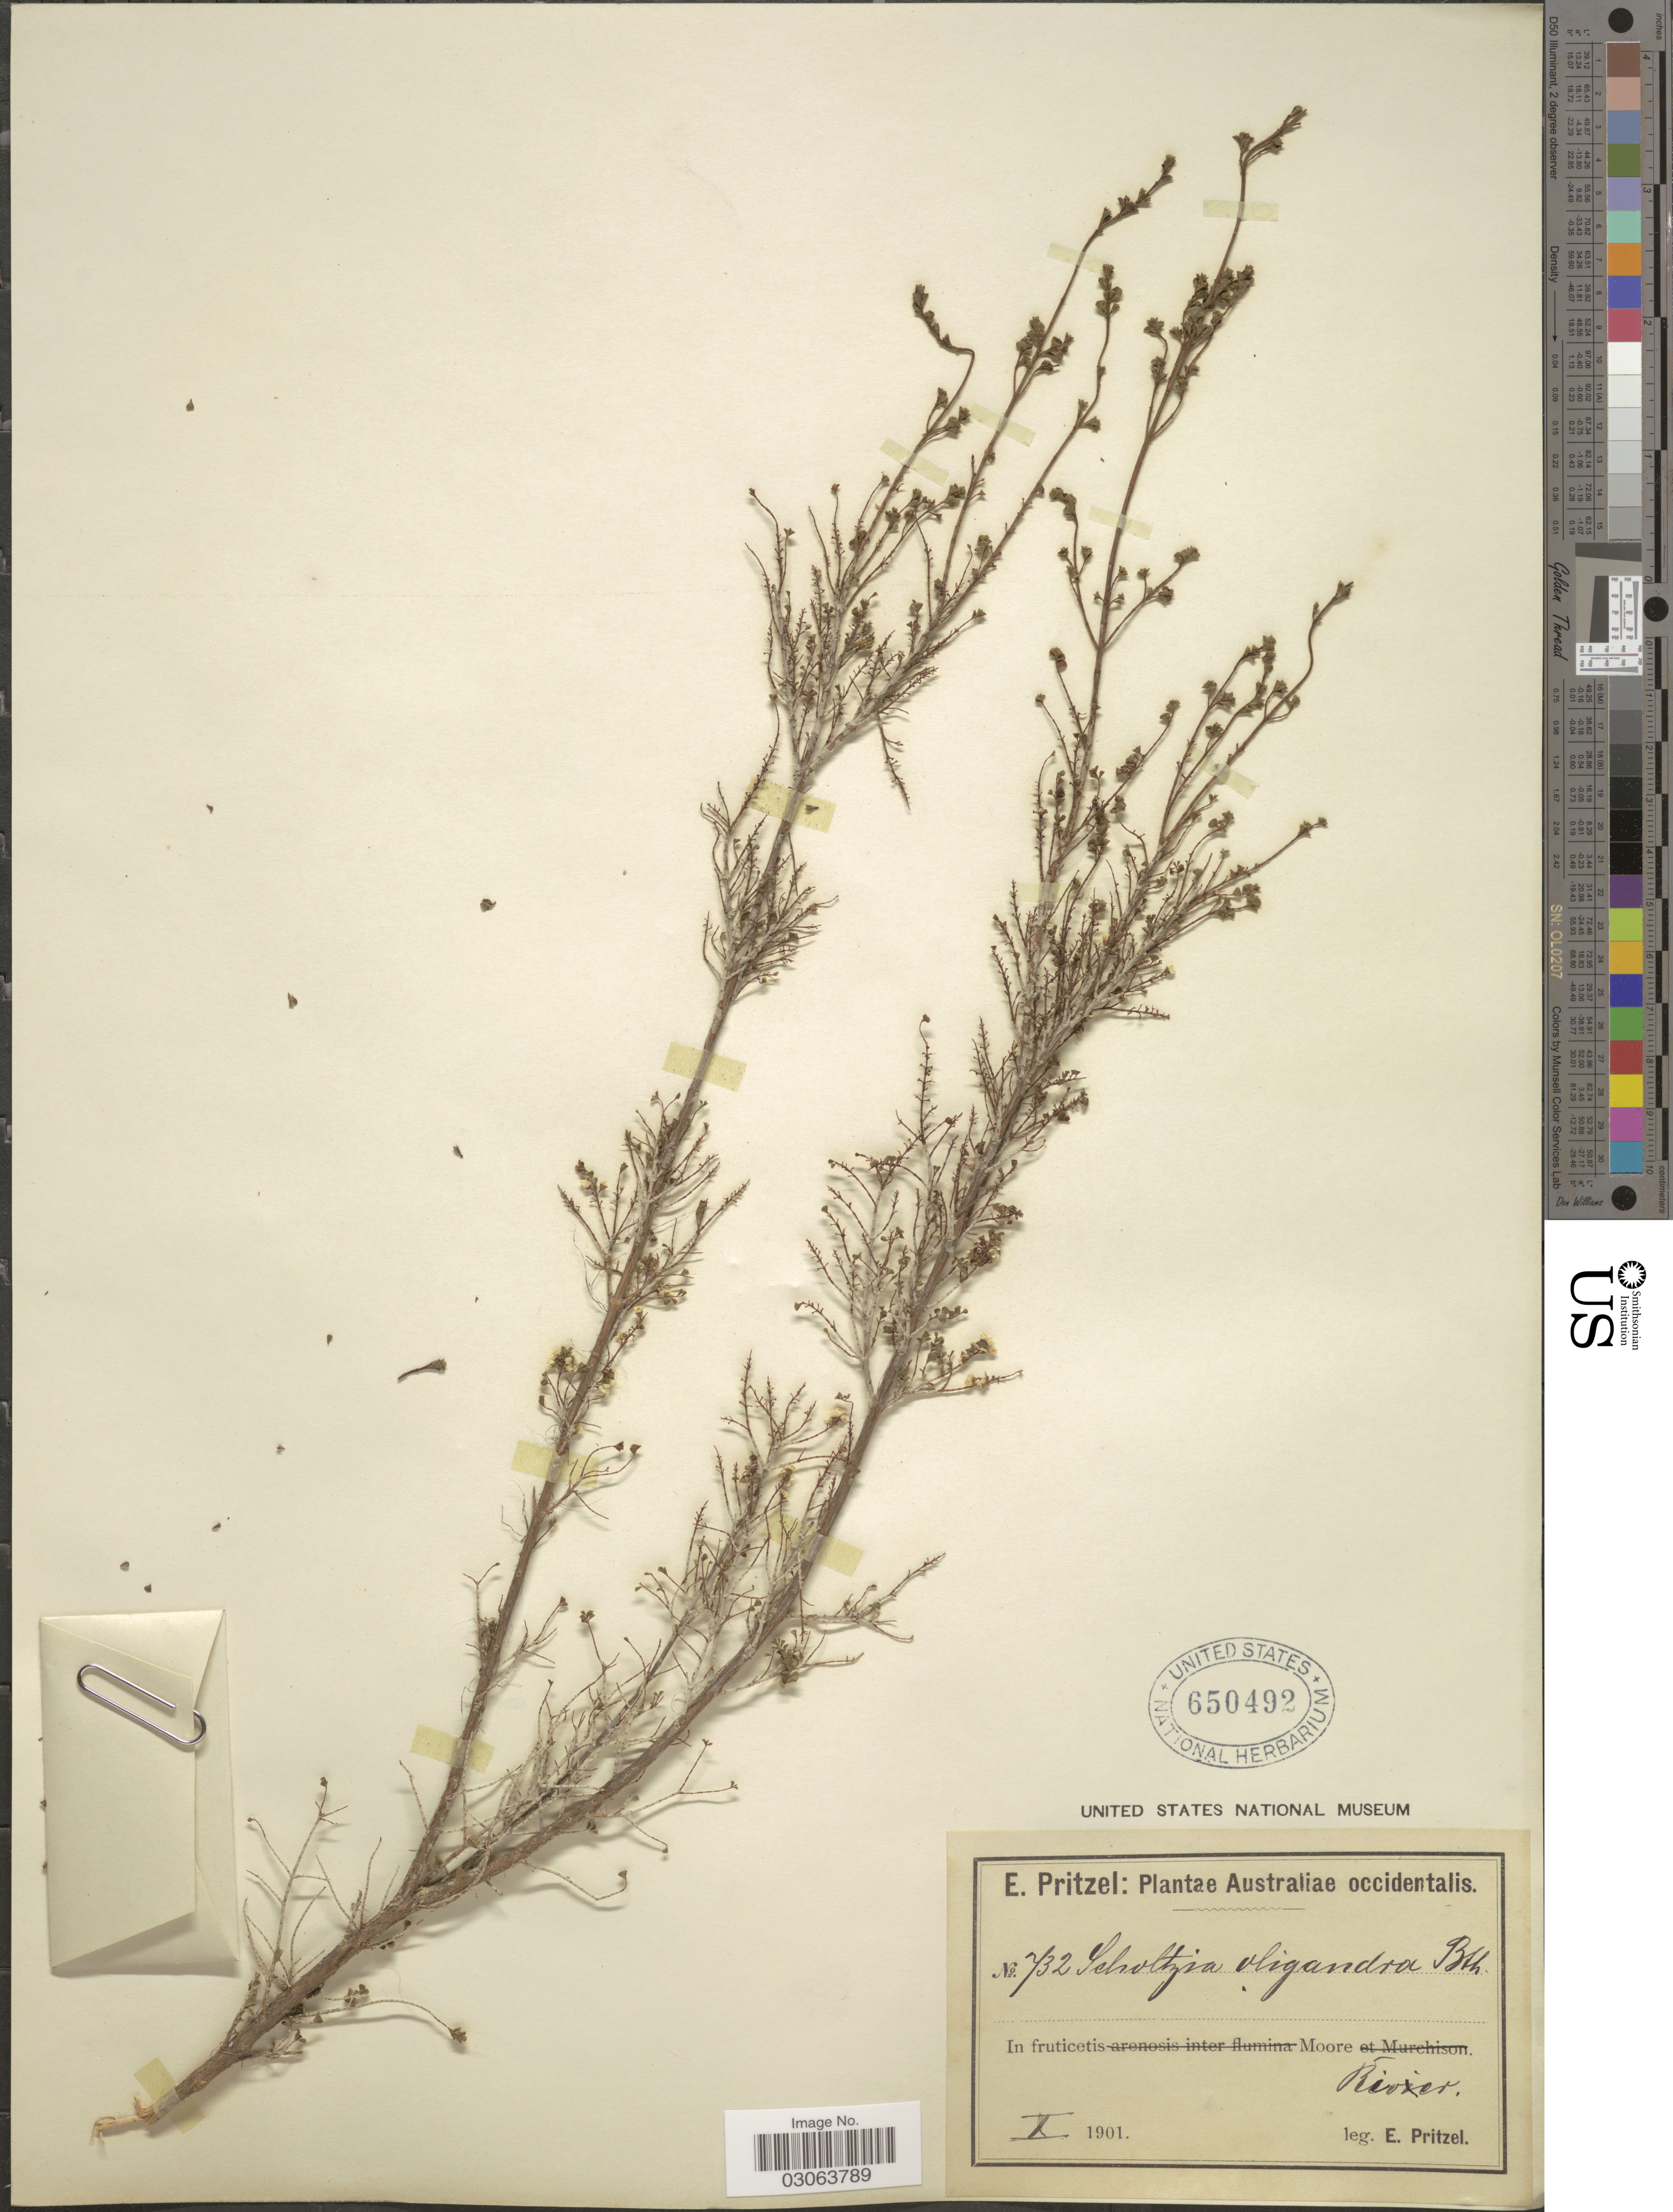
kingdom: Plantae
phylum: Tracheophyta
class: Magnoliopsida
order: Myrtales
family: Myrtaceae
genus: Scholtzia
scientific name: Scholtzia oligandra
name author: F. Muell. ex Benth.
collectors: E. G. Pritzel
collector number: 732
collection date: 1901-10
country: Australia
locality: Australiae occidentalis. In fruticetis Moore River.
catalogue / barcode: US 650492